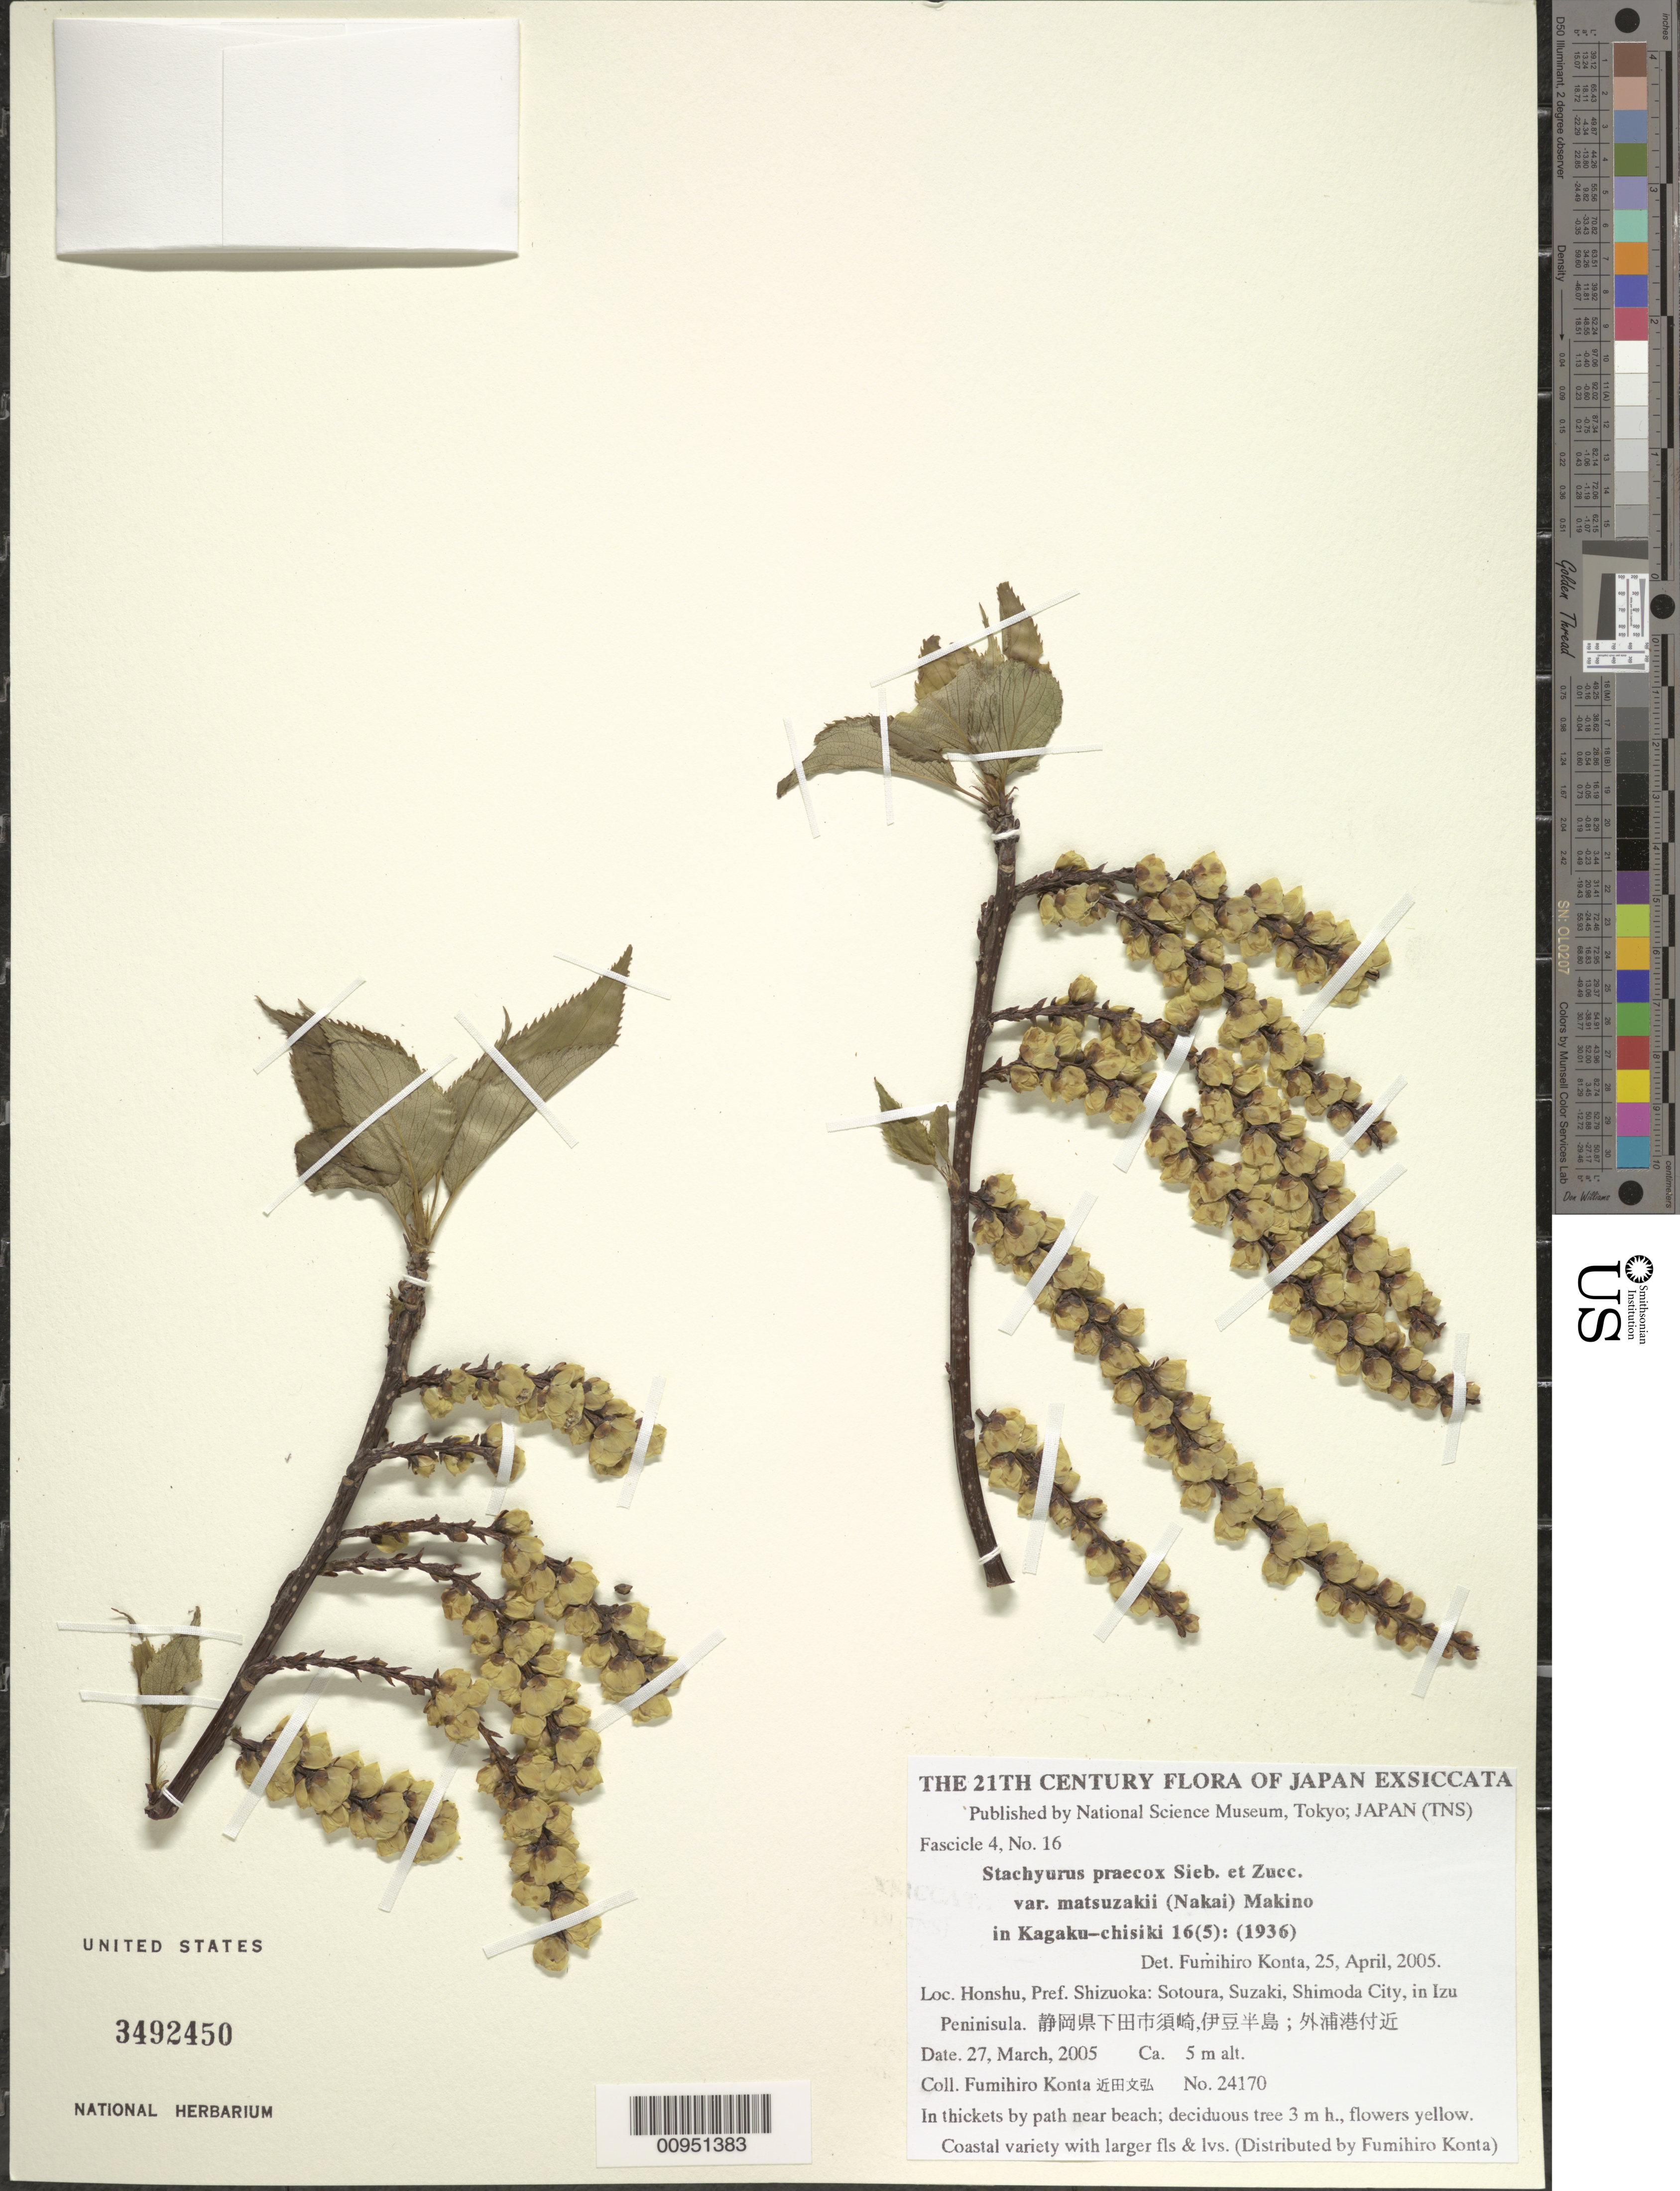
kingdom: Plantae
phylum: Tracheophyta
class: Magnoliopsida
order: Crossosomatales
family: Stachyuraceae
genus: Stachyurus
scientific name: Stachyurus praecox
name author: Siebold & Zucc.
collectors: F. Konta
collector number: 24170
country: Japan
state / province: Sizuoka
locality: Sotoura, Suzaki, Shimoda City in Izu Peninsula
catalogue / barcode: US 3492450